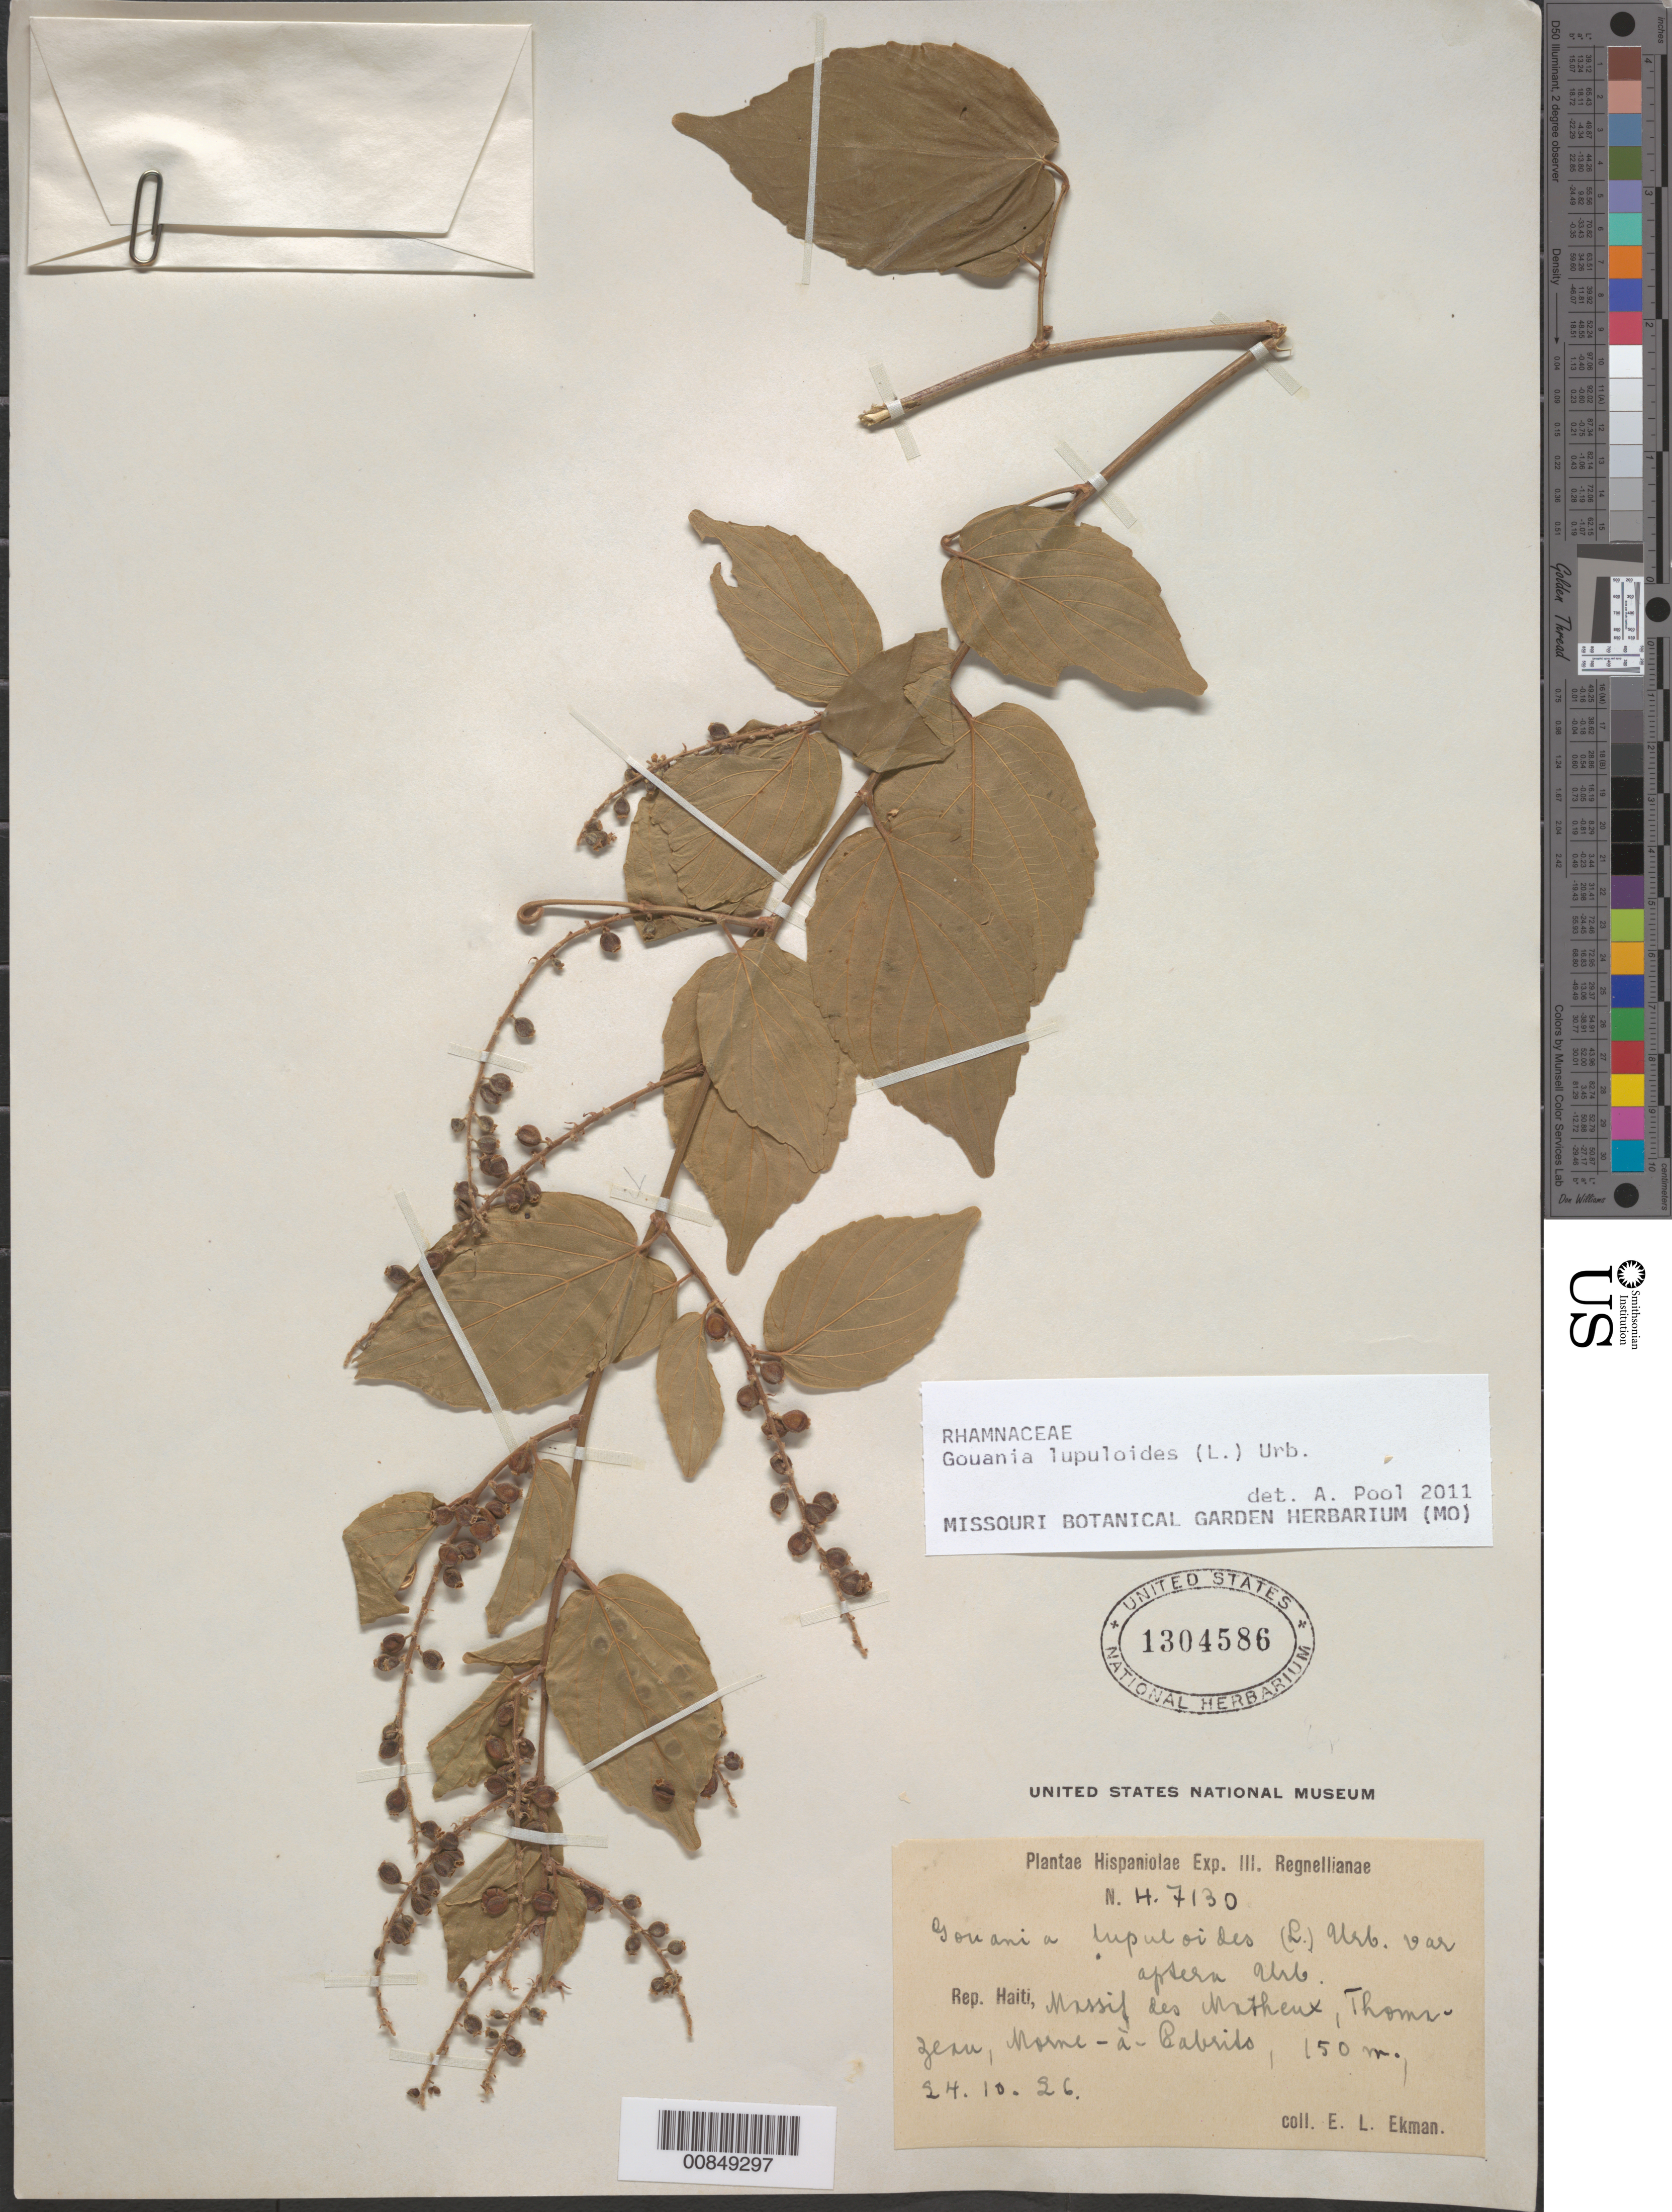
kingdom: Plantae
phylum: Tracheophyta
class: Magnoliopsida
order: Rosales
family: Rhamnaceae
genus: Gouania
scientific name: Gouania lupuloides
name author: (L.) Urb.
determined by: Pool, A., (MO), Missouri Botanical Garden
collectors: E. L. Ekman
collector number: H 7130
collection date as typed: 24 Oct 1926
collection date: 1926-10-24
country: Haiti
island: Hispaniola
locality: Massif des Matheux, Thomazeau, Morne-à-Cabrits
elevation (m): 150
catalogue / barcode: US 1304586